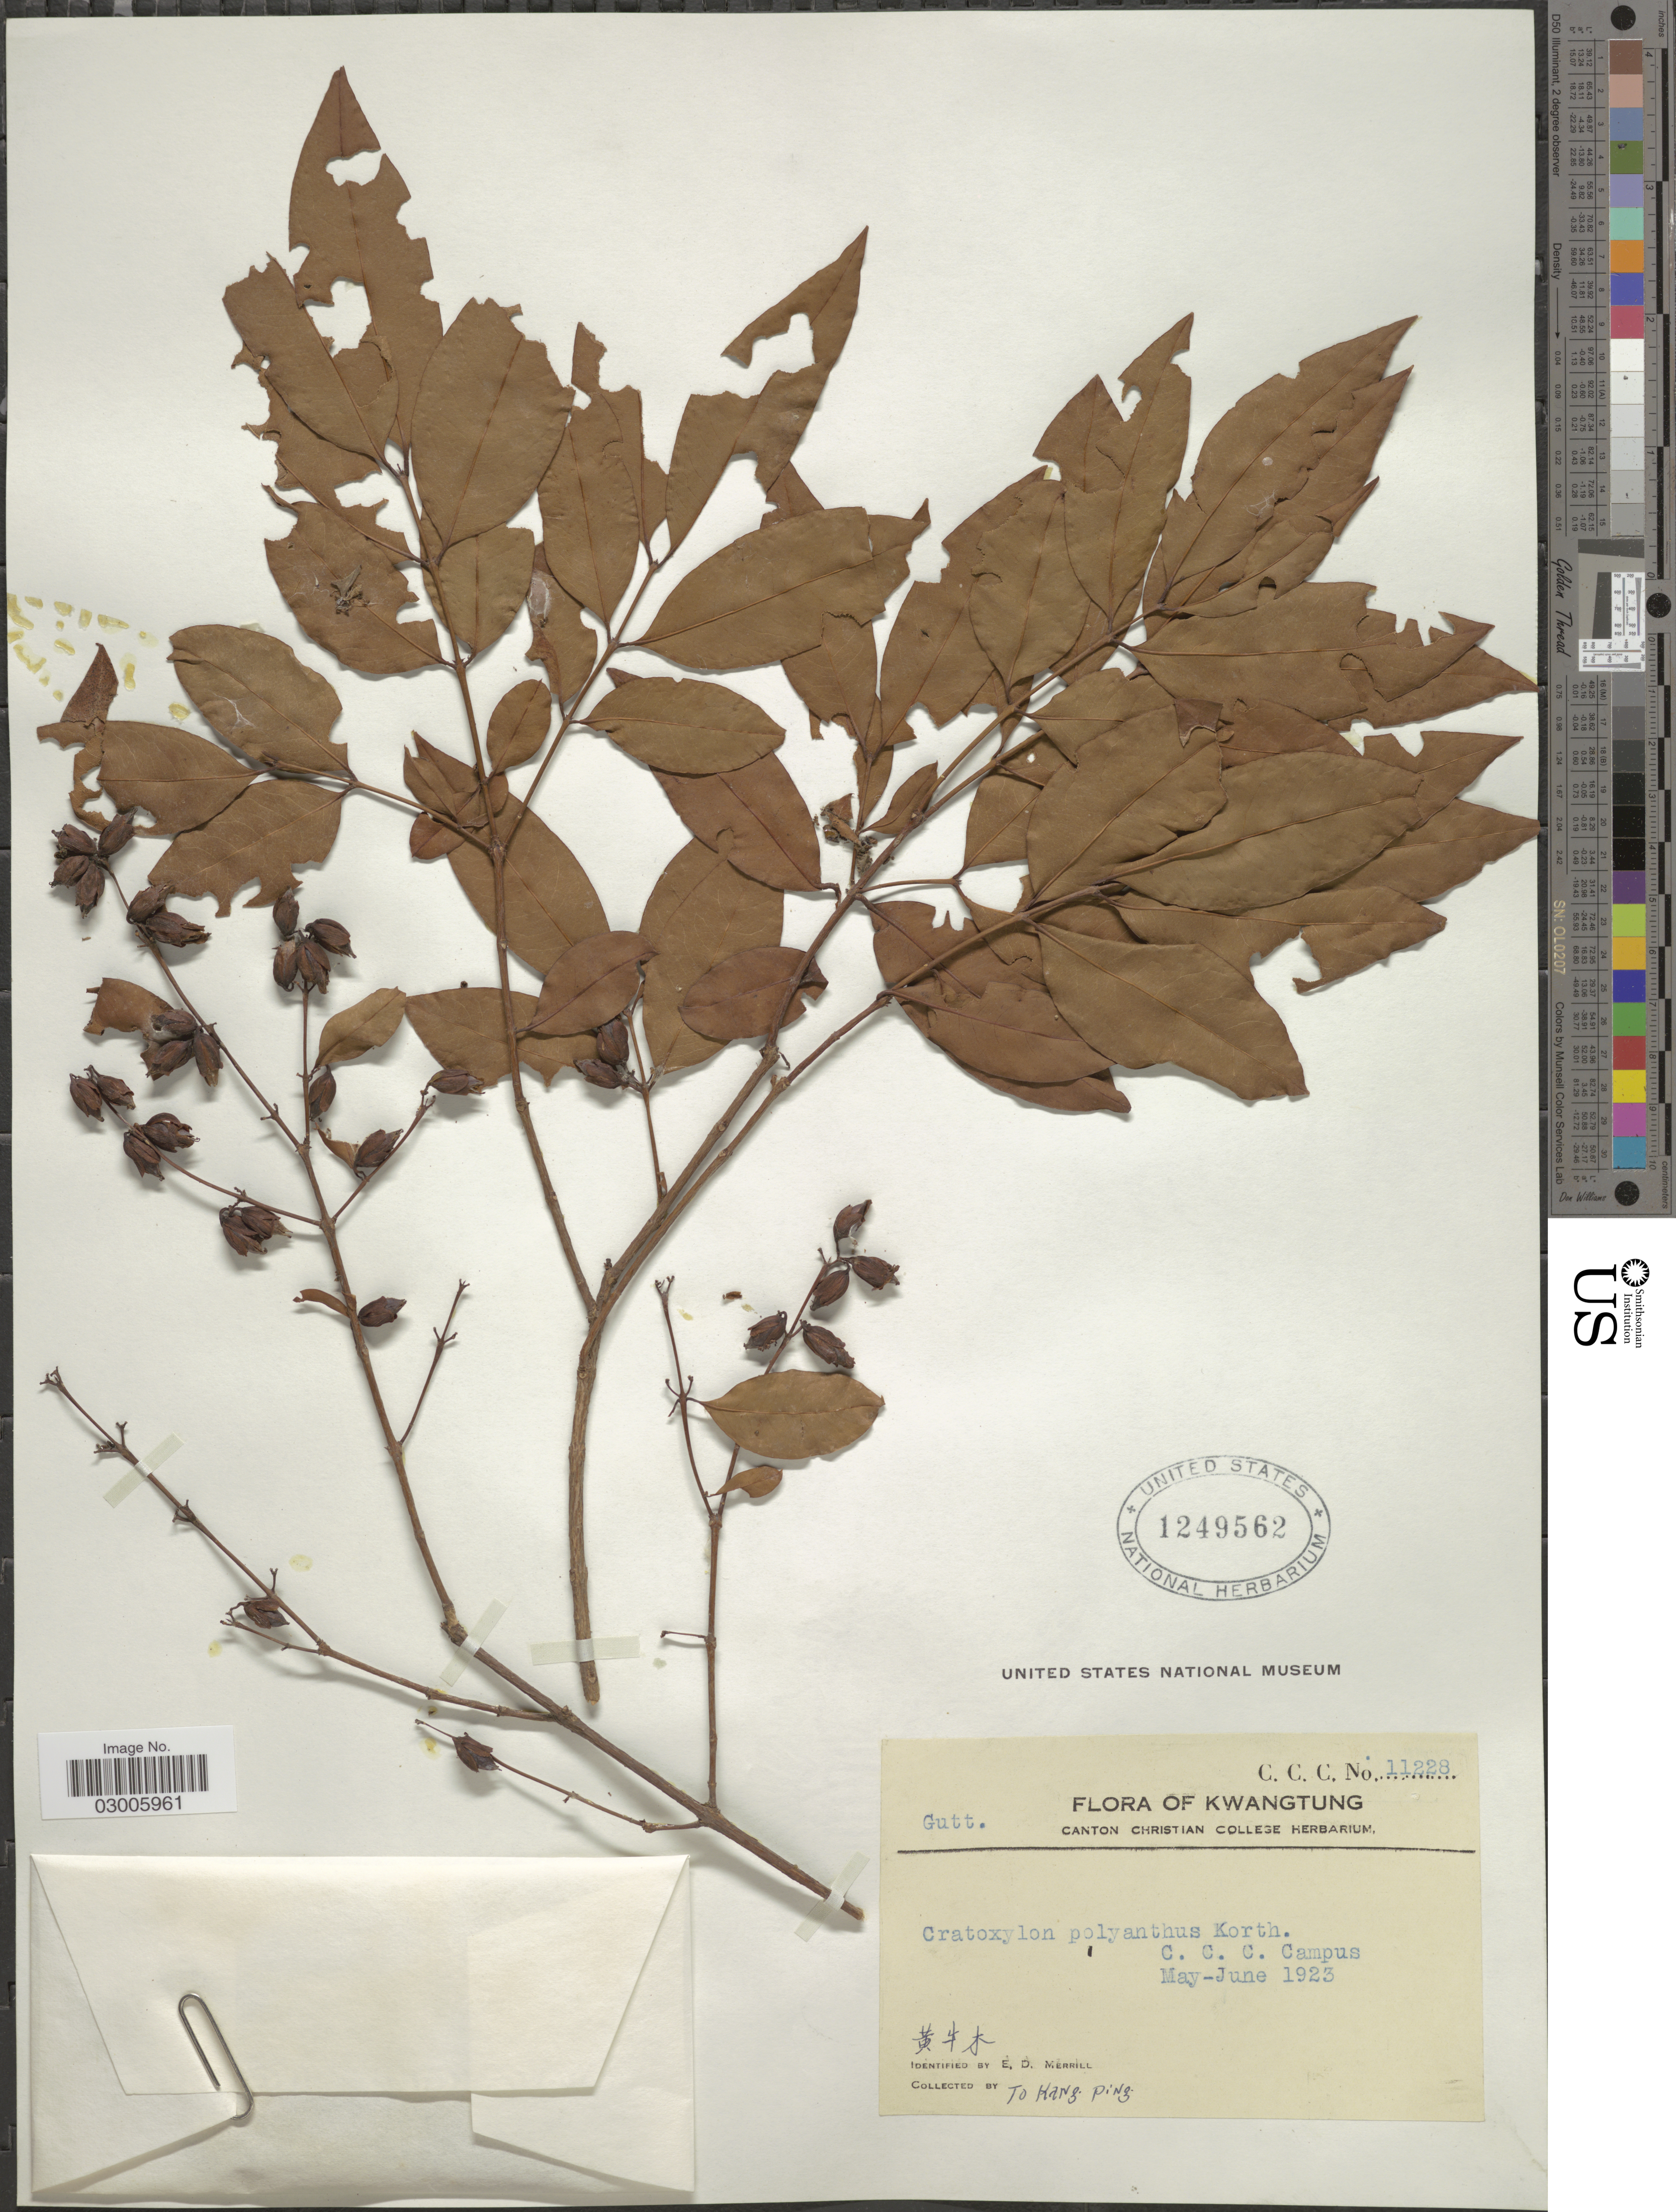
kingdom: Plantae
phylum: Tracheophyta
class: Magnoliopsida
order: Malpighiales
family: Hypericaceae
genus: Cratoxylum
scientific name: Cratoxylum polyanthum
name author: Korth.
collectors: T. Ping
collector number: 11228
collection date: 1923-05/1923-06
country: China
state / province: Guangdong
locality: Kwangtung. C.C.C. Campus.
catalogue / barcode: US 1249562